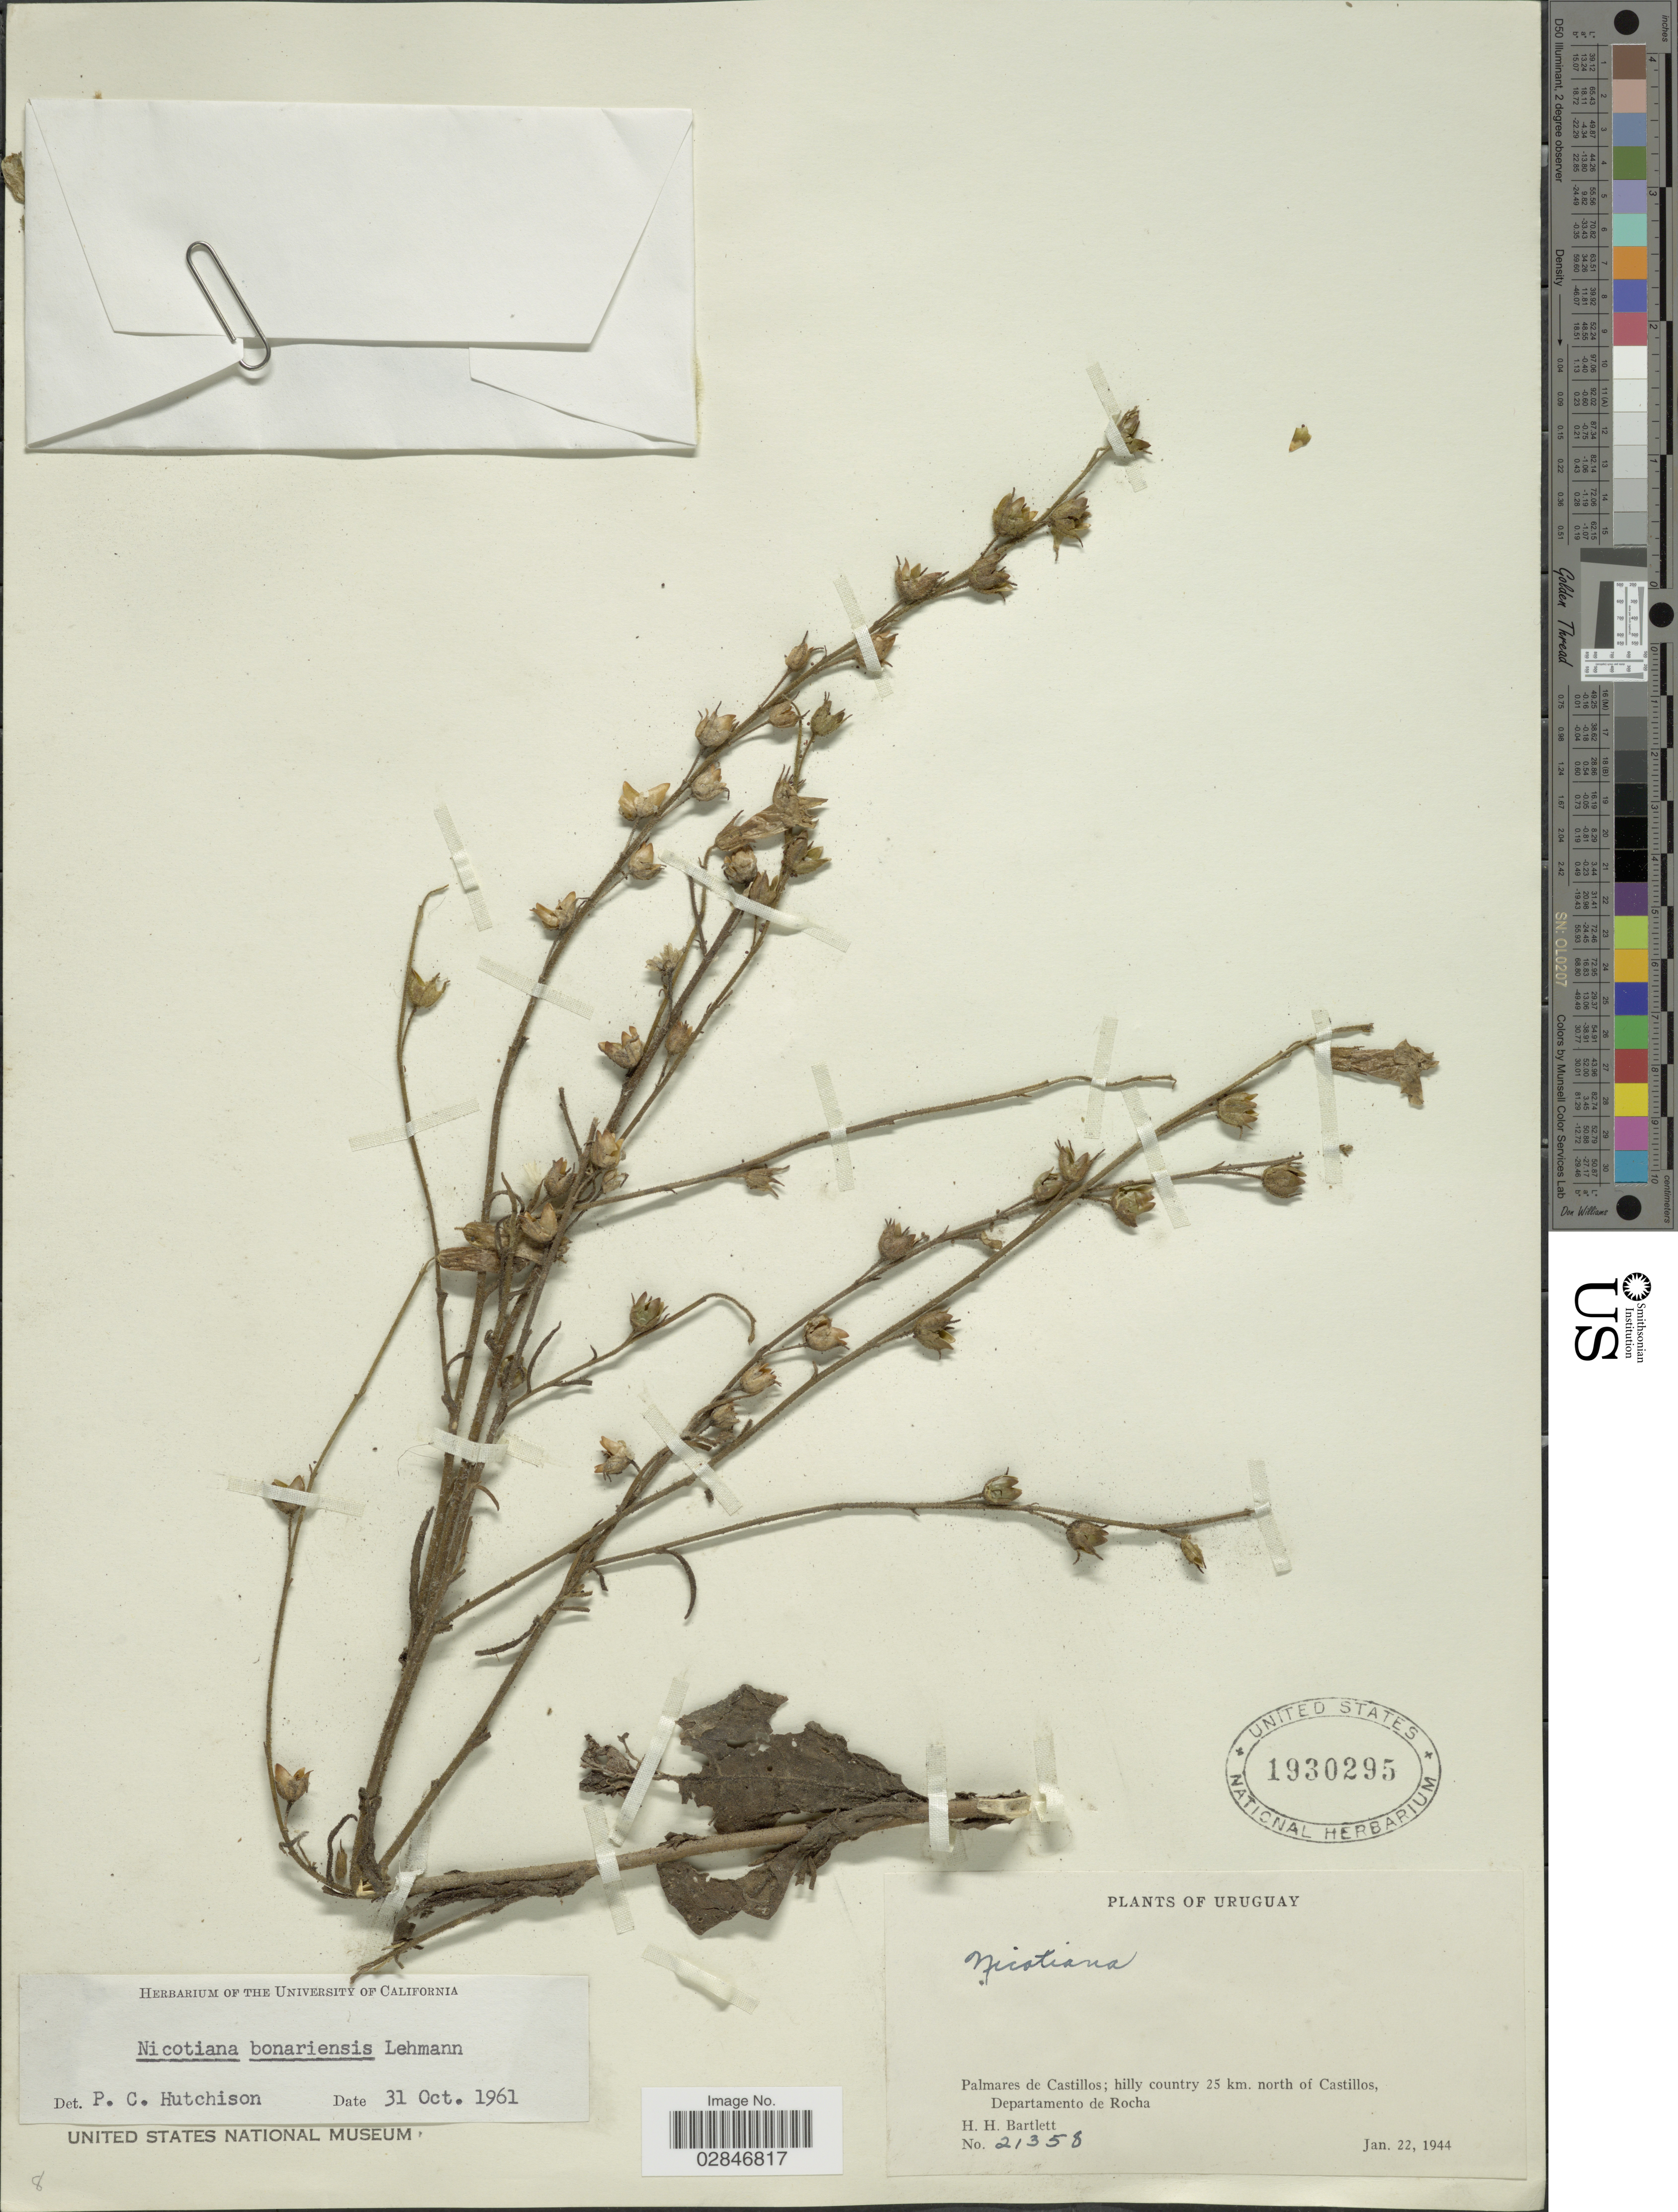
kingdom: Plantae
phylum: Tracheophyta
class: Magnoliopsida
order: Solanales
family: Solanaceae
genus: Nicotiana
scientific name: Nicotiana bonariensis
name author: Lehm.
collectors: H. H. Bartlett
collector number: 21358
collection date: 1944-01-22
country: Uruguay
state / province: Rocha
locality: Palmares de Castillos; hilly country 25 km. north of Castillos, Departamento de Rocha.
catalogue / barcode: US 1930295